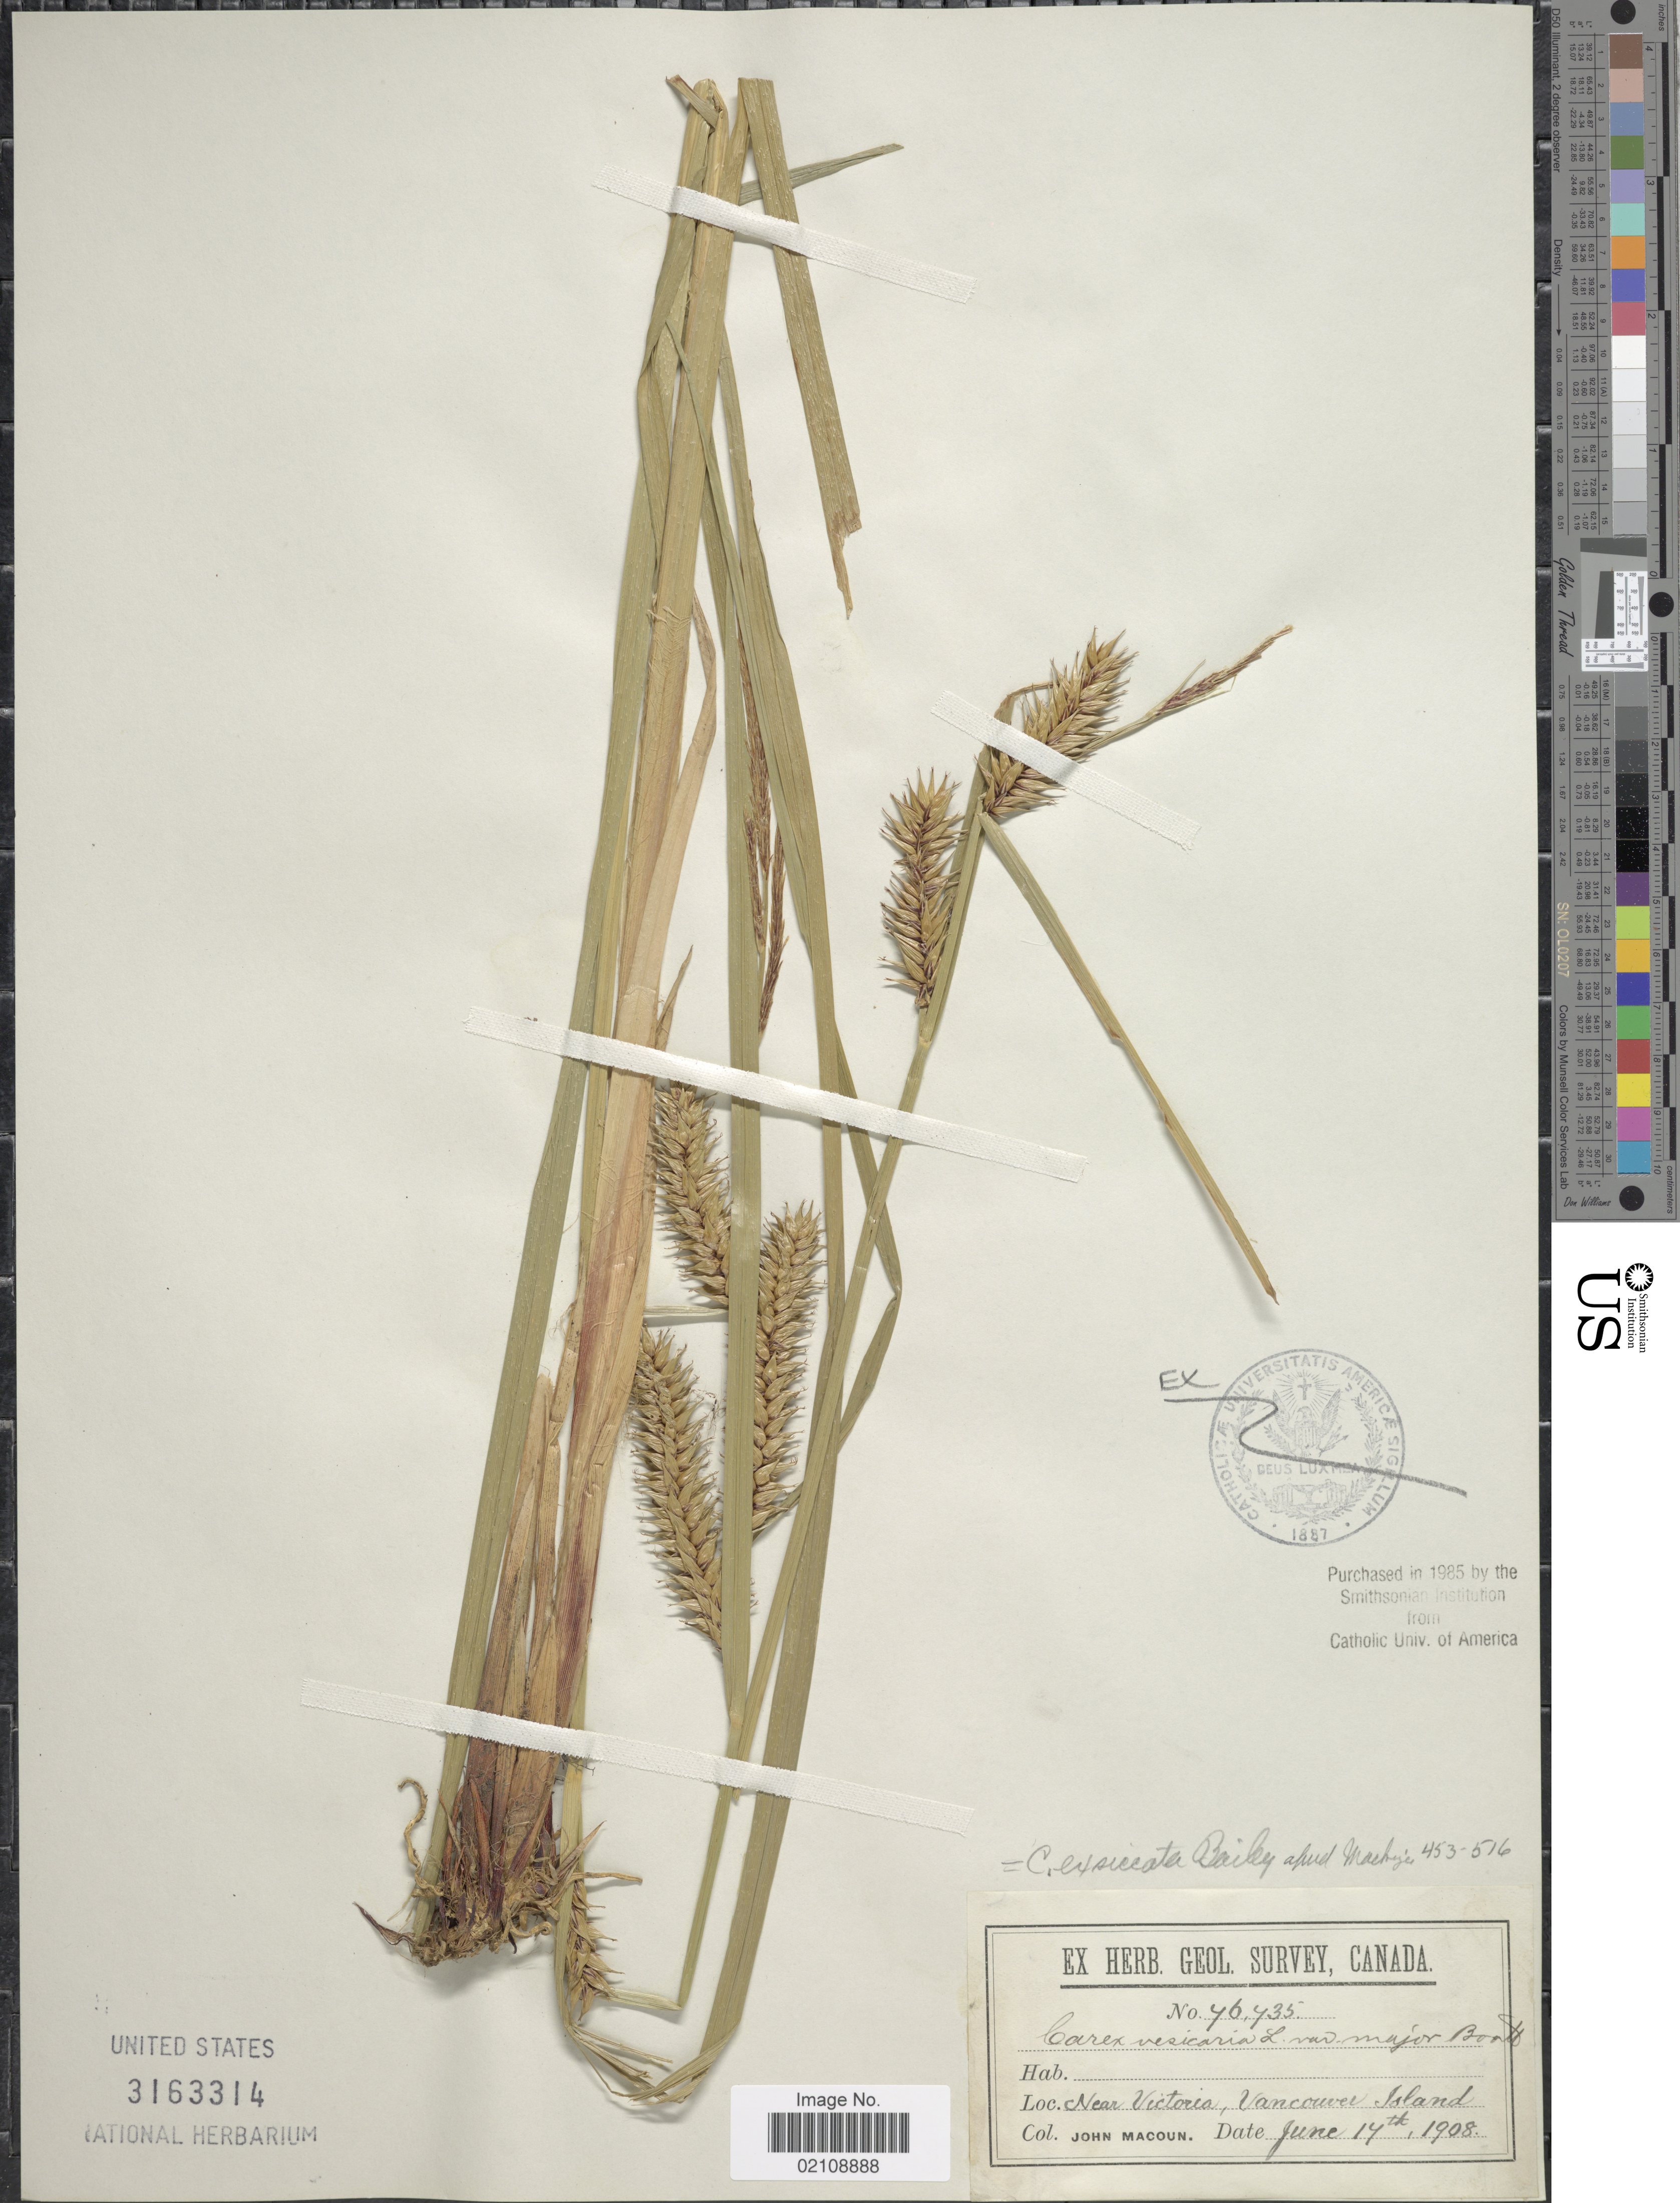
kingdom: Plantae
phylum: Tracheophyta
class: Liliopsida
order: Poales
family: Cyperaceae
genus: Carex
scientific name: Carex exsiccata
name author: L.H. Bailey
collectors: J. Macoun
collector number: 46435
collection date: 1908-06-14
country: Canada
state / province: British Columbia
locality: Near Victoria, Vancouver Island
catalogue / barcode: US 3163314